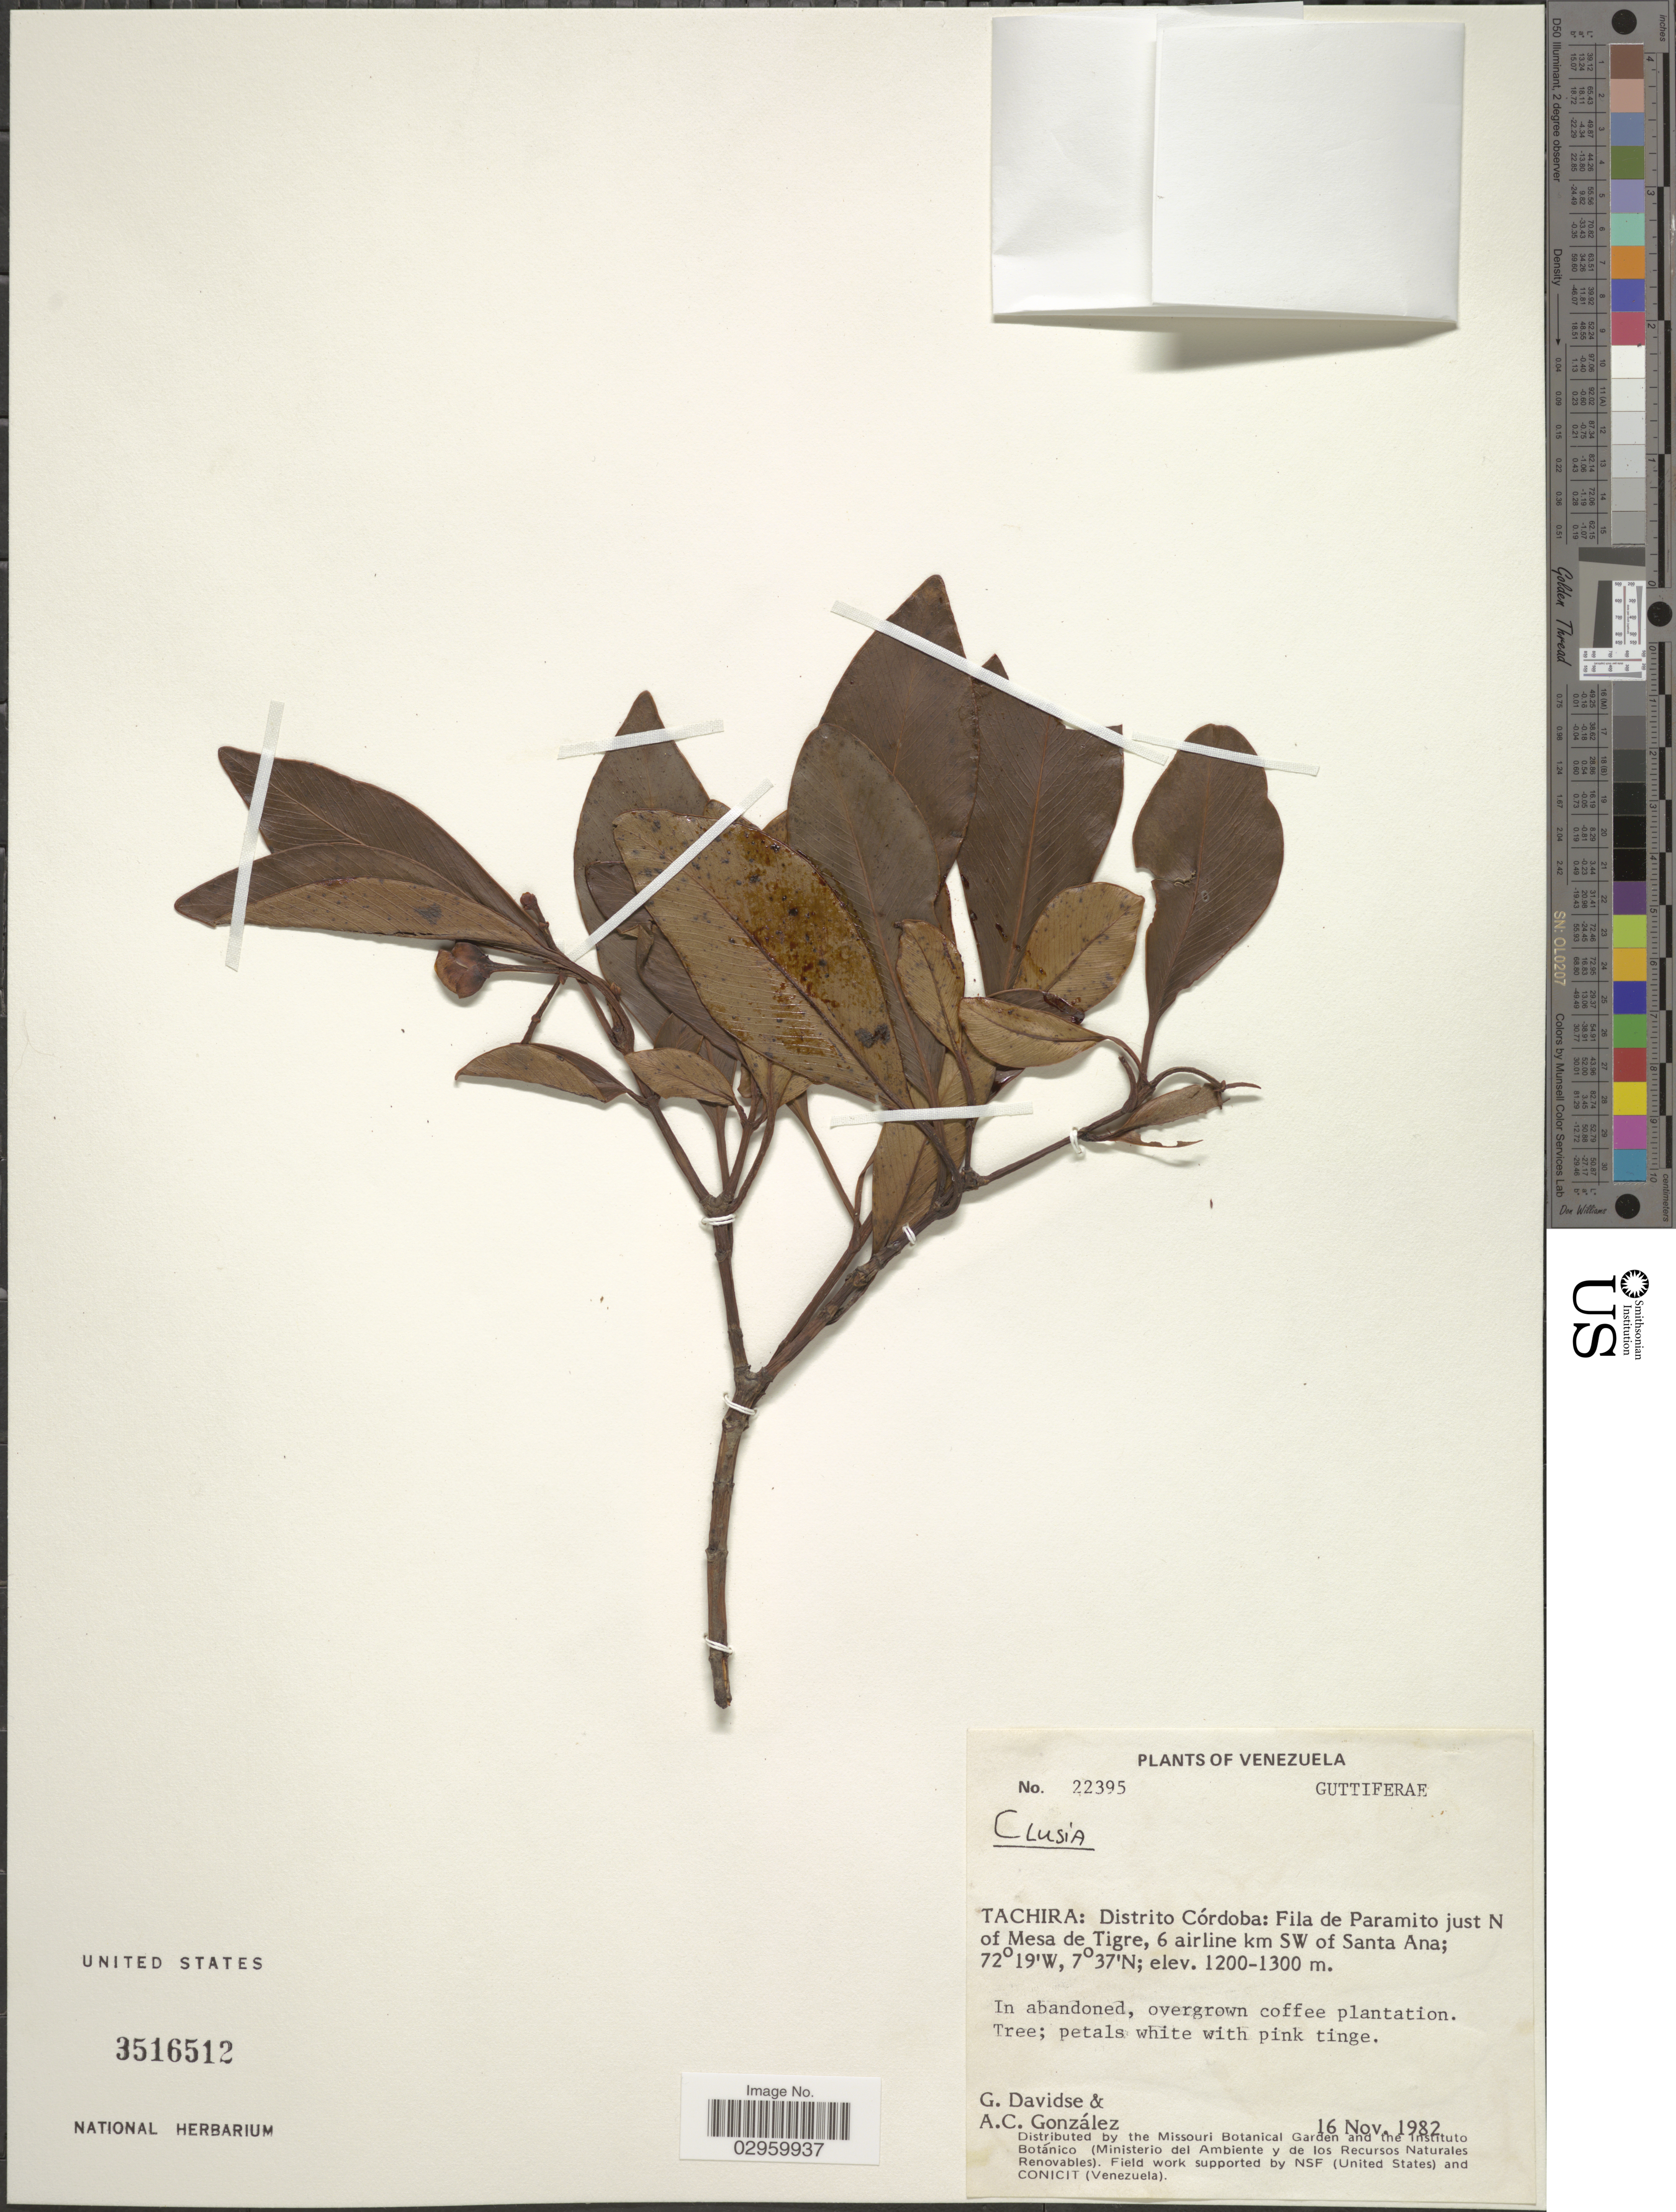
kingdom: Plantae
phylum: Tracheophyta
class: Magnoliopsida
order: Malpighiales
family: Clusiaceae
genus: Clusia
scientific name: Clusia sp.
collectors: G. Davidse & A. C. González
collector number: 22395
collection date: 1982-11-16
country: Venezuela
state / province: Tachira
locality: Distrito Córdoba: Fila de Paramito just N of Mesa de Tigre, 6 airline km SW of Santa Ana.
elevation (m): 1200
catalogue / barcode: US 3516512